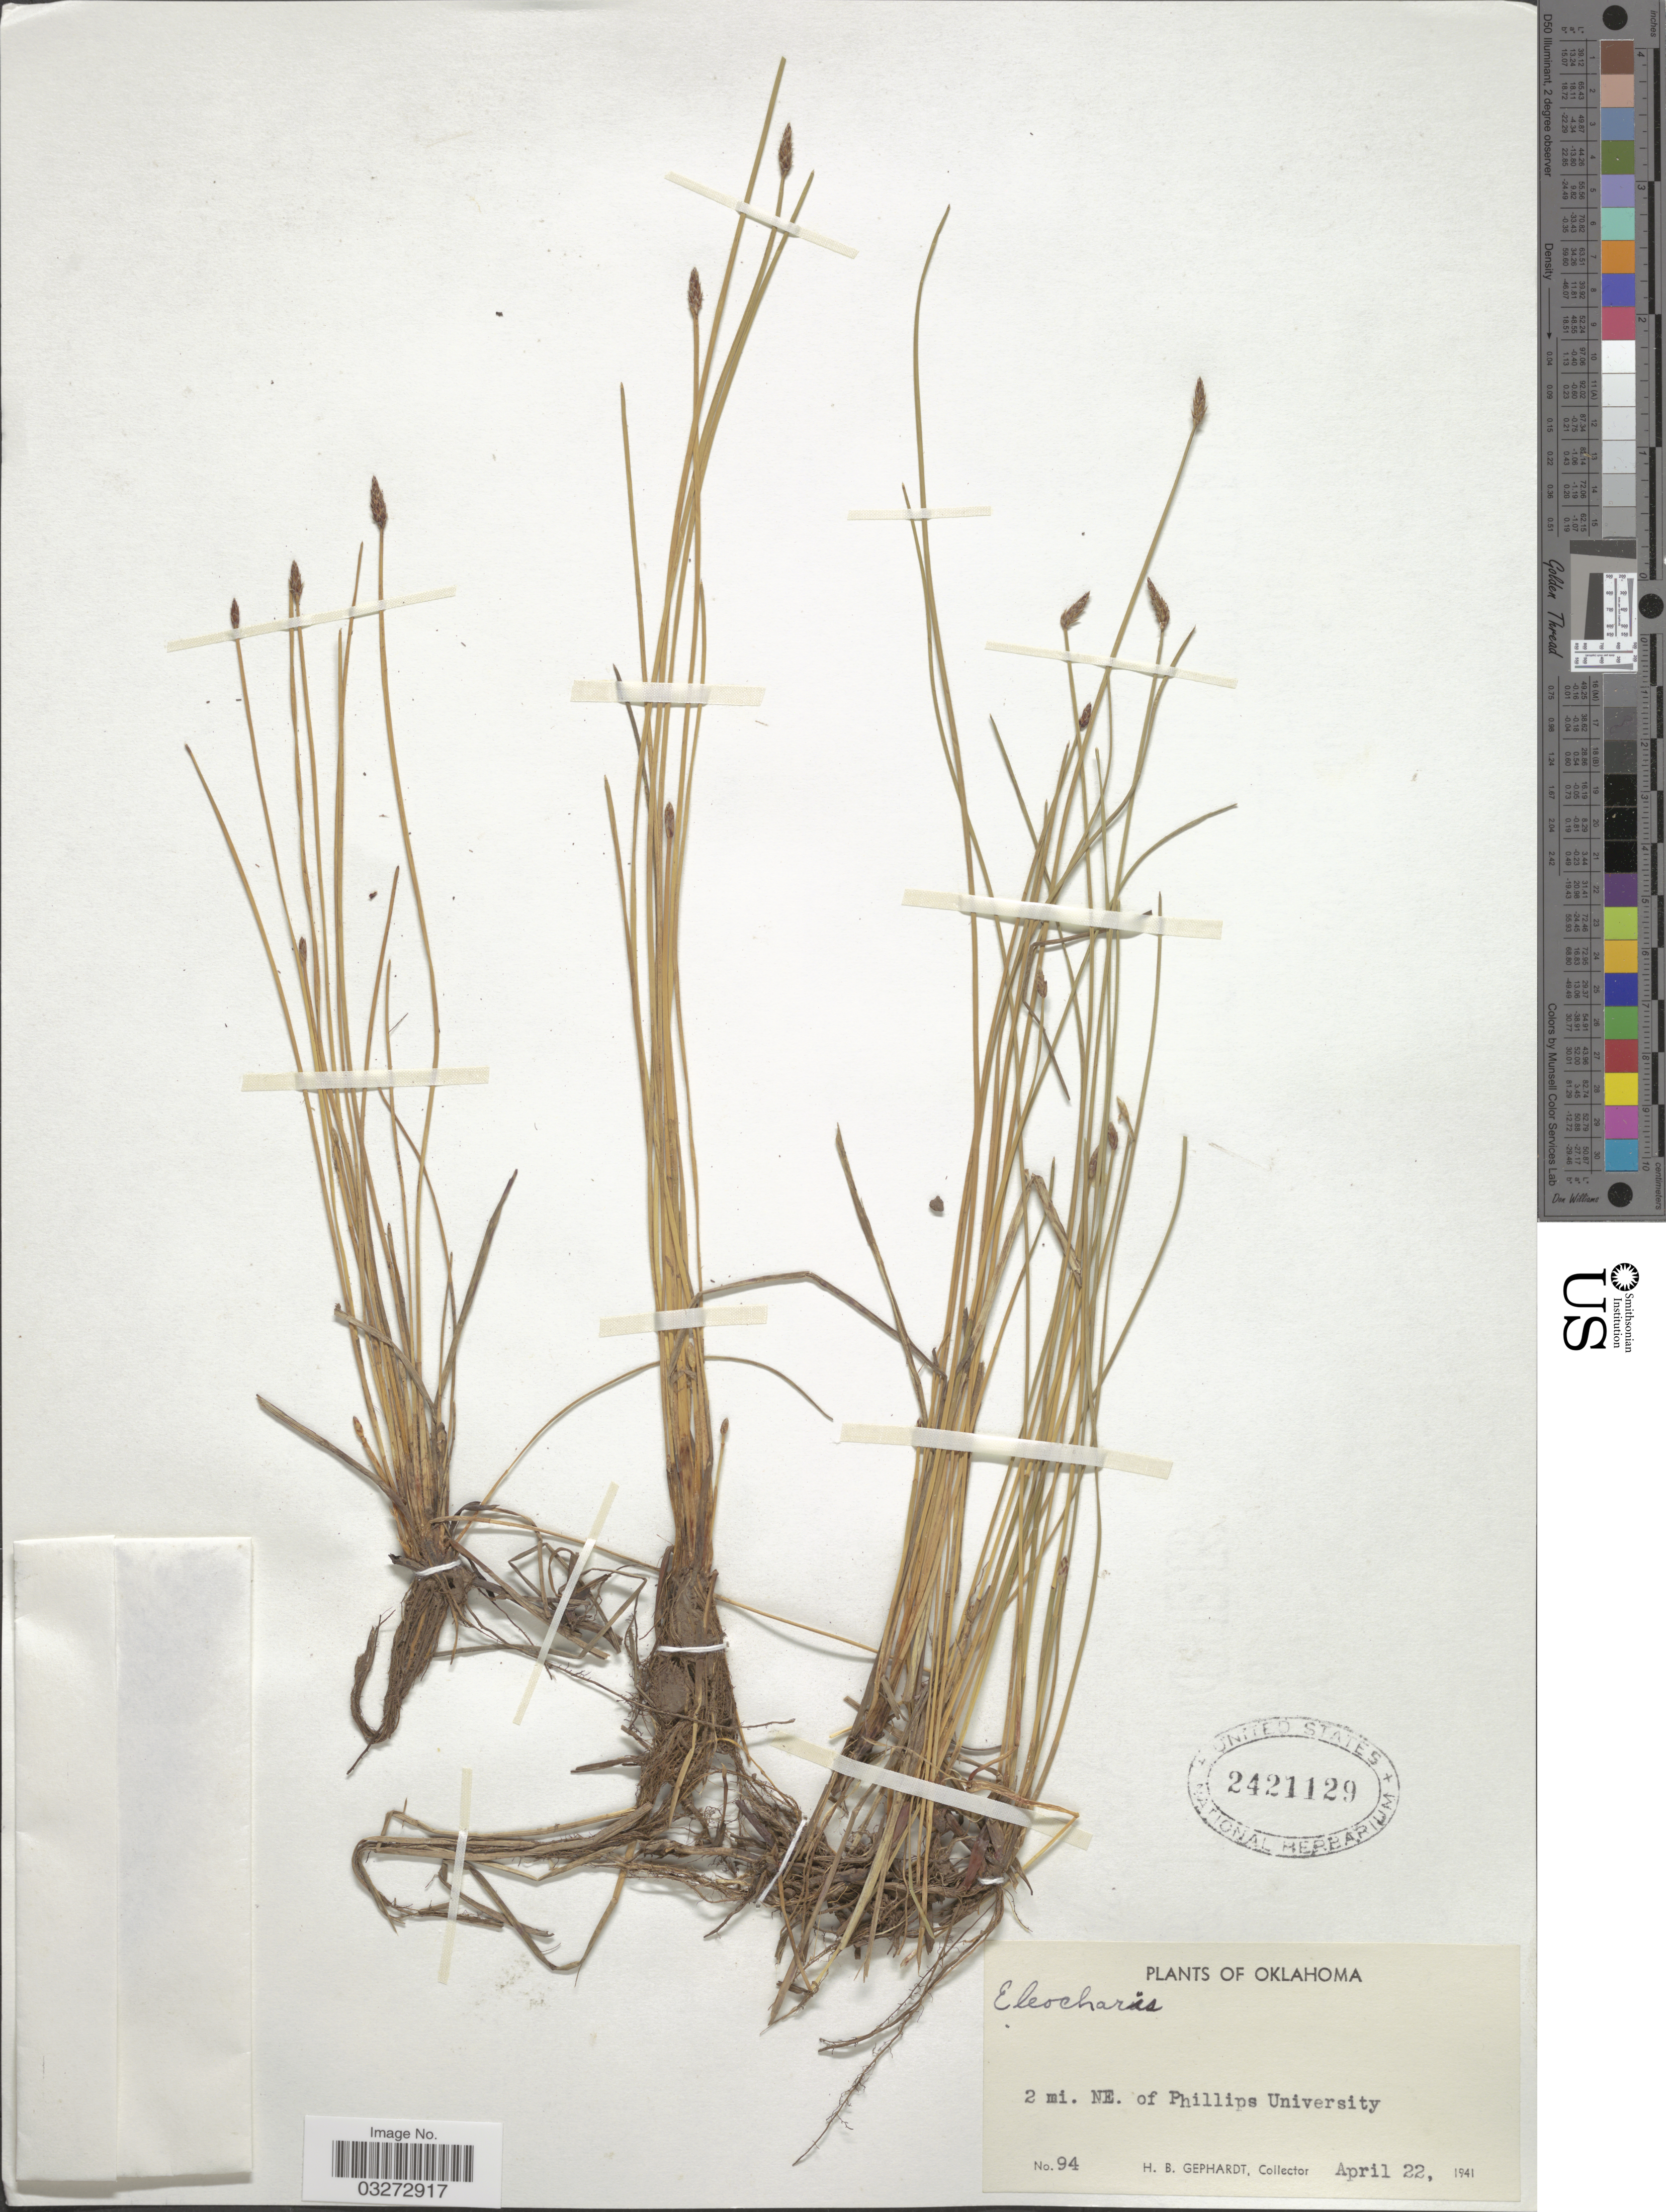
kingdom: Plantae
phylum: Tracheophyta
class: Liliopsida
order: Poales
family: Cyperaceae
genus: Eleocharis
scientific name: Eleocharis occulta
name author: S.G. Sm.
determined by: Ward, Scott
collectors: H. Gephardt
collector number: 94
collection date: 1941-04-22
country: United States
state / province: Oklahoma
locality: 2 mi. NE. of Phillips University.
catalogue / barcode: US 2421129